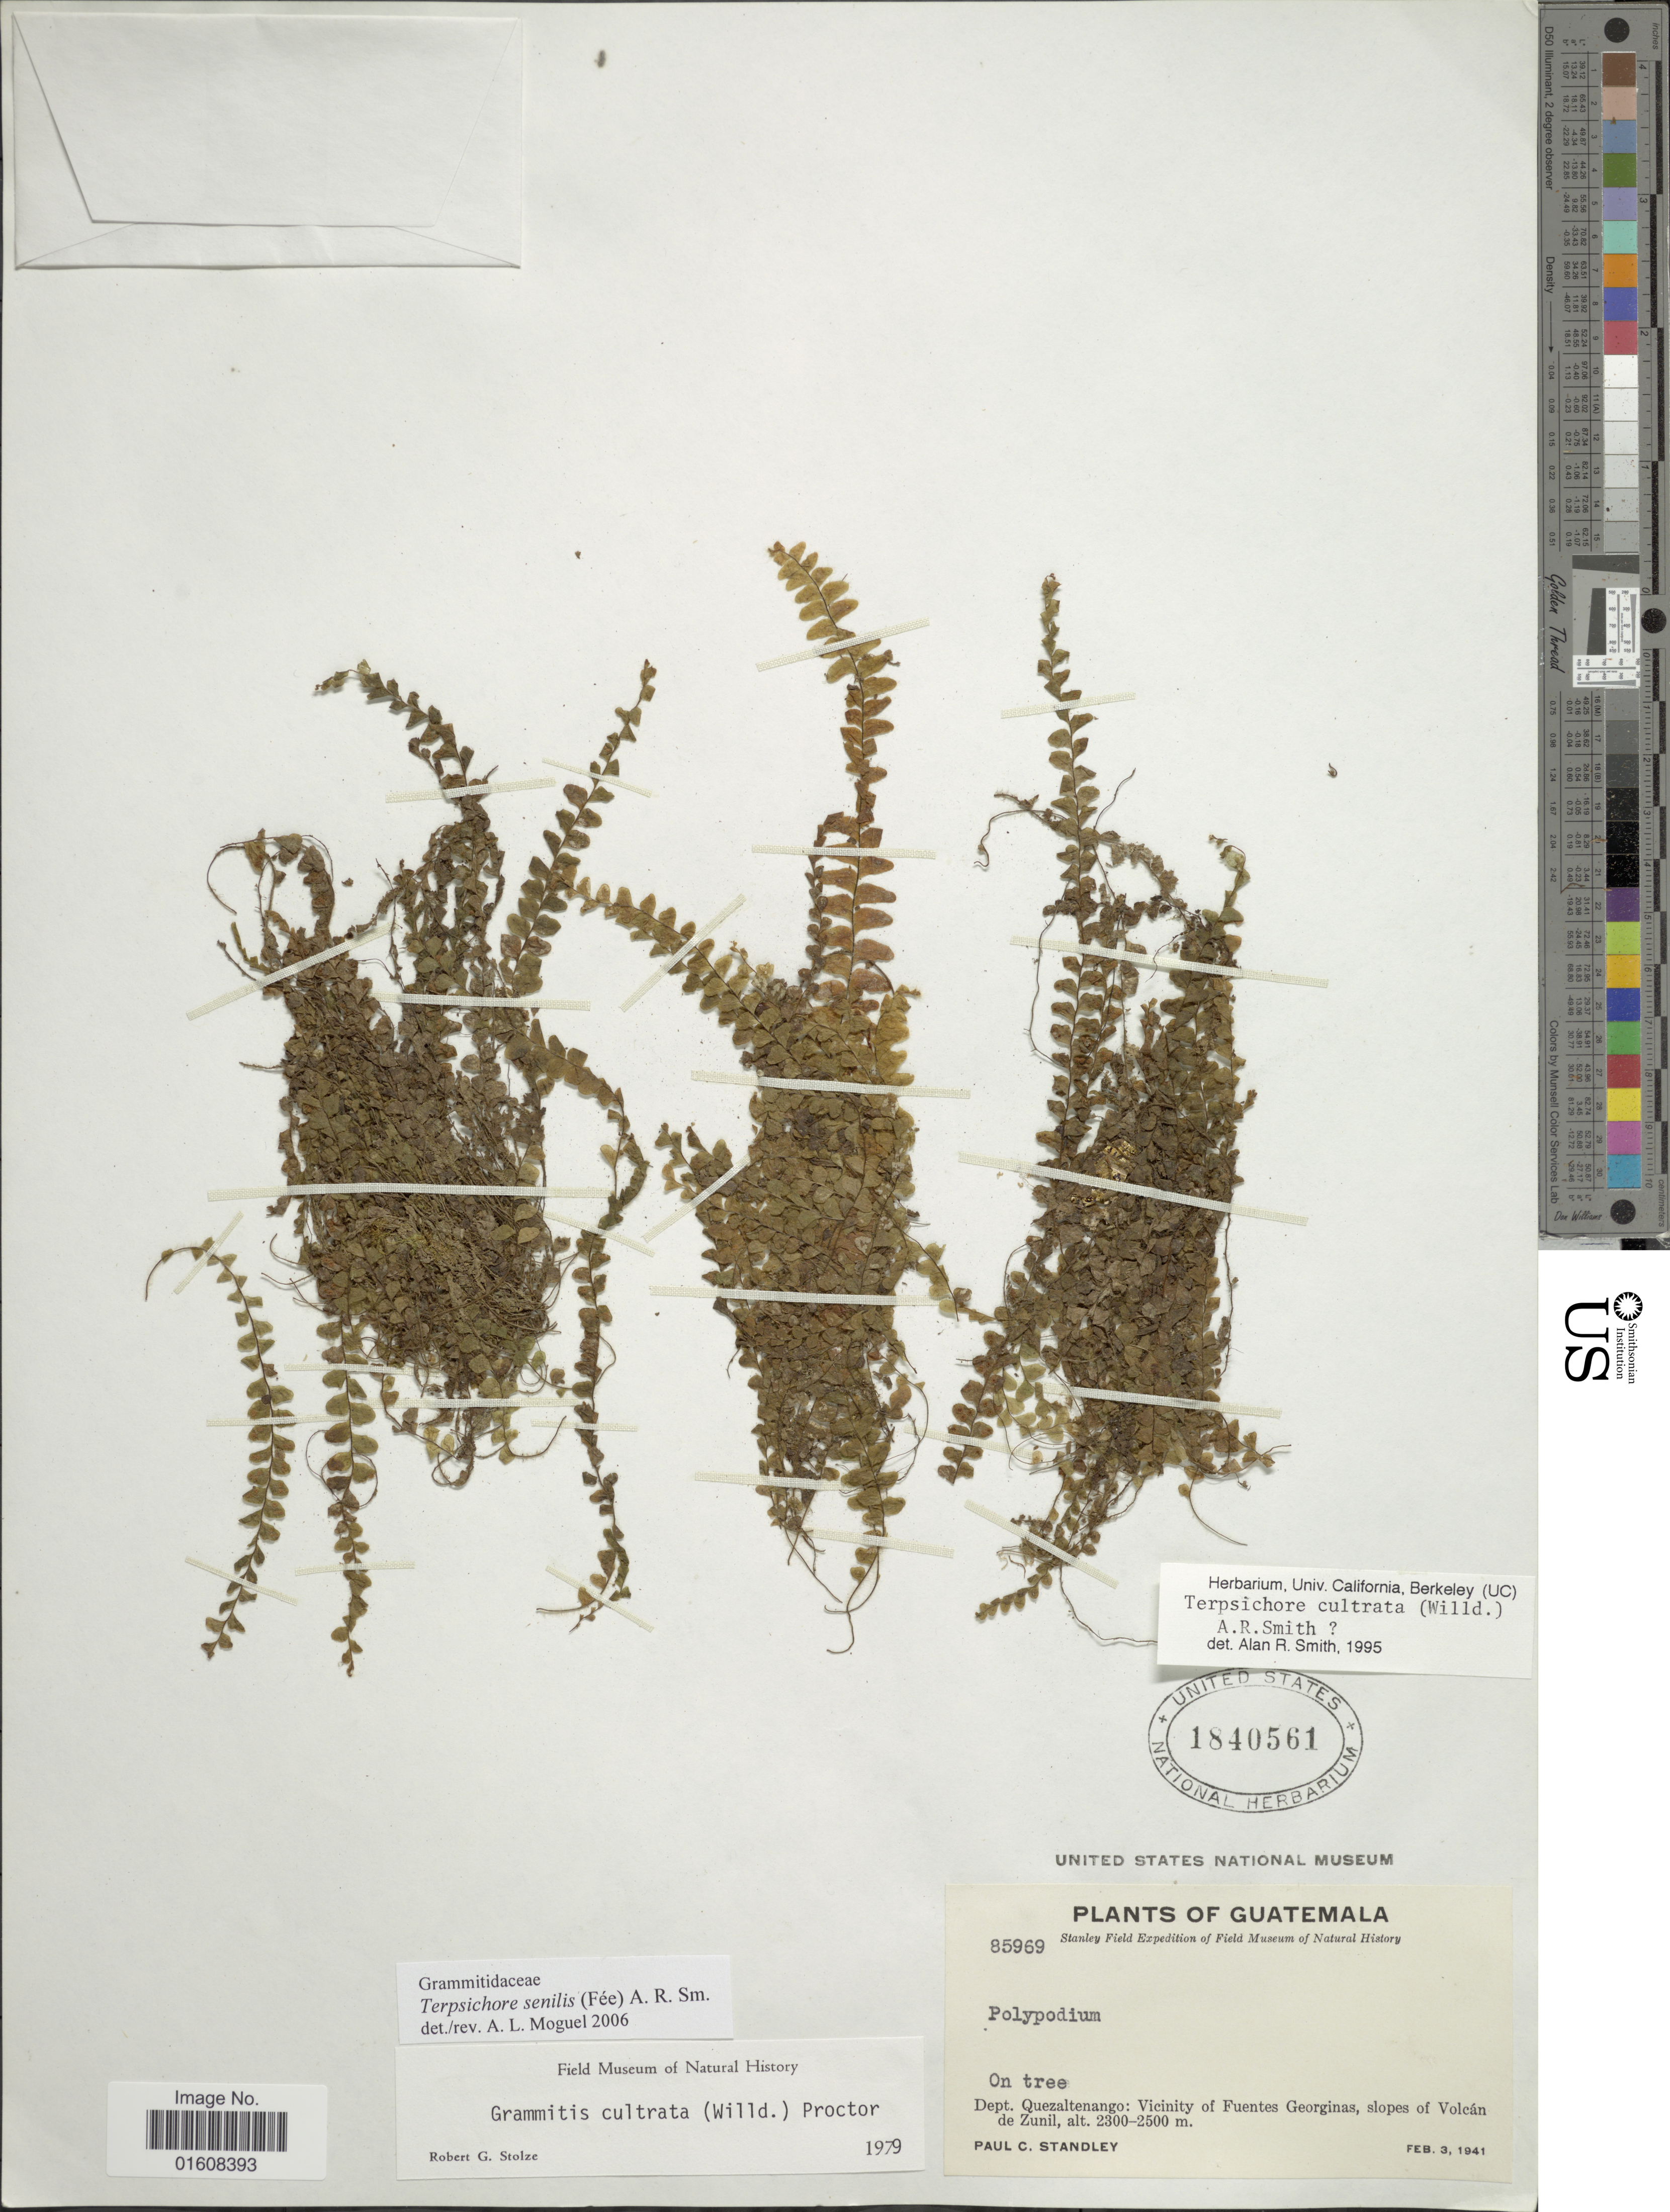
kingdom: Plantae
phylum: Tracheophyta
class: Polypodiopsida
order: Polypodiales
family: Polypodiaceae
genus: Alansmia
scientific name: Alansmia senilis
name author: (Fée) Moguel & M. Kessler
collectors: P. C. Standley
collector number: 85969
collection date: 1941-02-03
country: Guatemala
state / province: Quetzaltenango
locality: Vicinity of Fuentes Georginas, slopes of Volcán de Zunil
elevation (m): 2300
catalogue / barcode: US 1840561